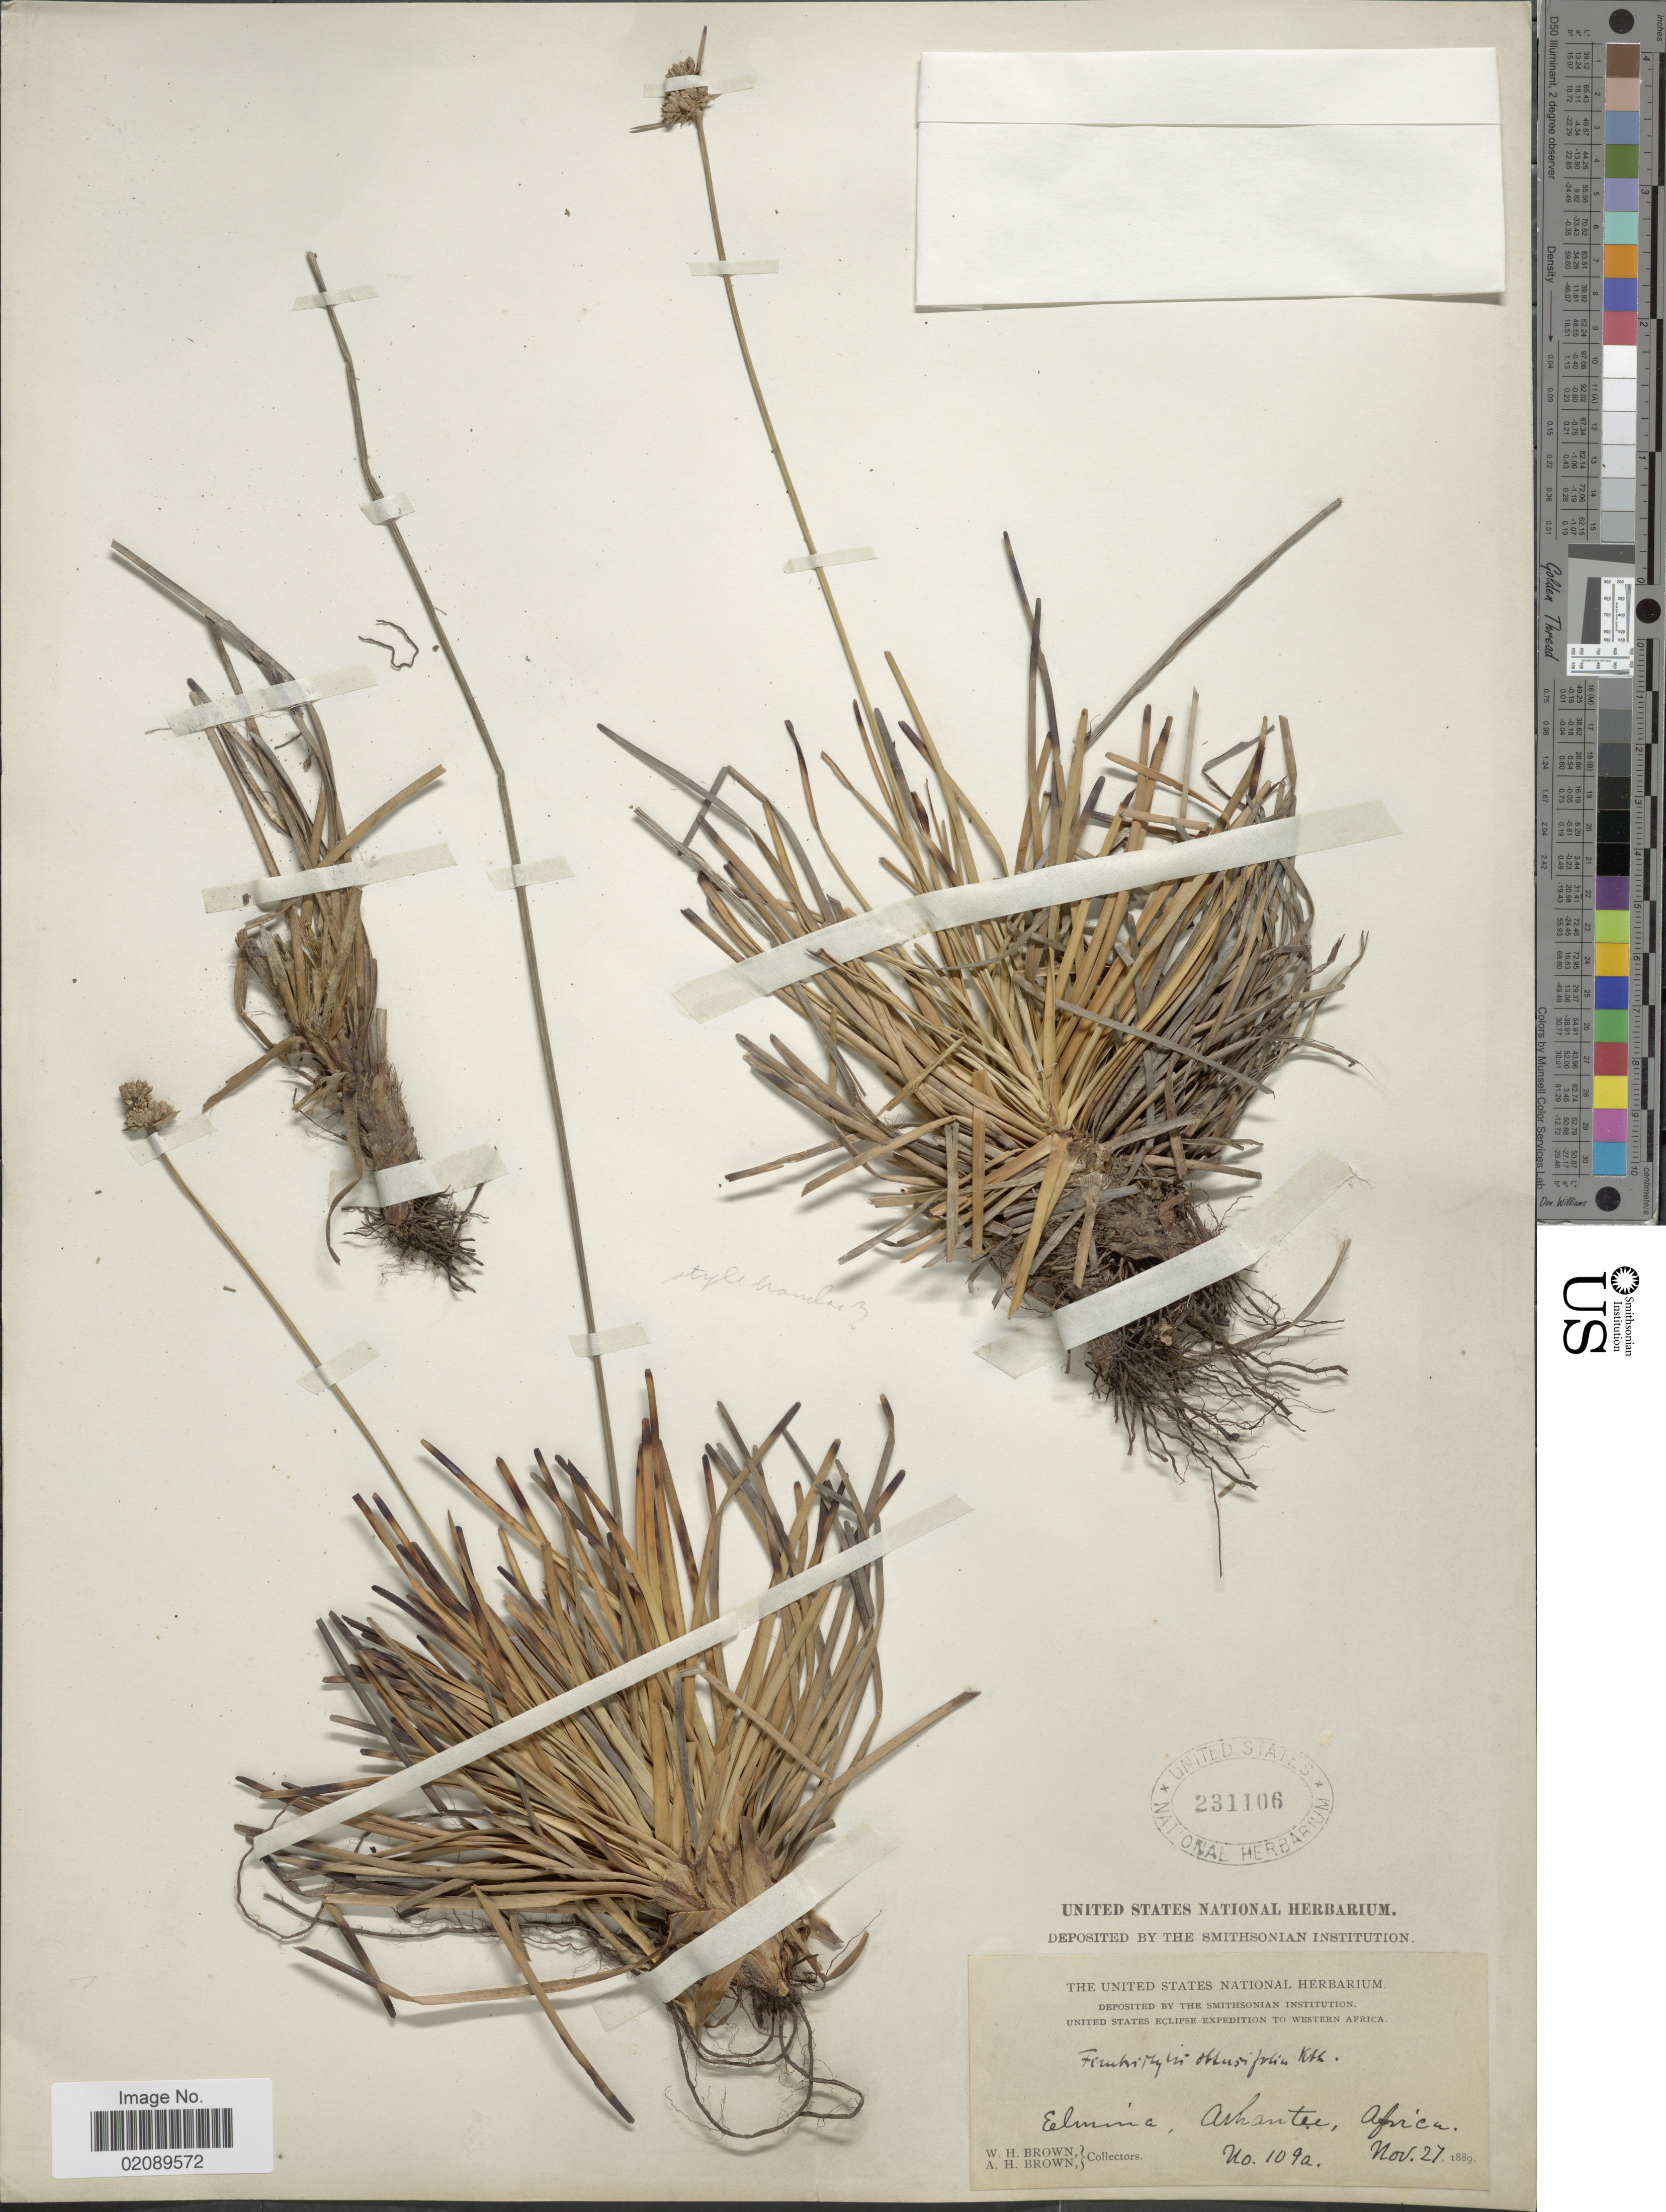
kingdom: Plantae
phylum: Tracheophyta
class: Liliopsida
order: Poales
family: Cyperaceae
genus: Fimbristylis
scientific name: Fimbristylis cymosa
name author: R. Br.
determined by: Strong, Mark T., (BOT), Smithsonian Institution - National Museum of Natural History (UNITED STATES)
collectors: W. H. Brown & A. H. Brown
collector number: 109a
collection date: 1889-11-27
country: Ghana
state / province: Ashanti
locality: Eelmina, Ashantee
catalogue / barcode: US 231106